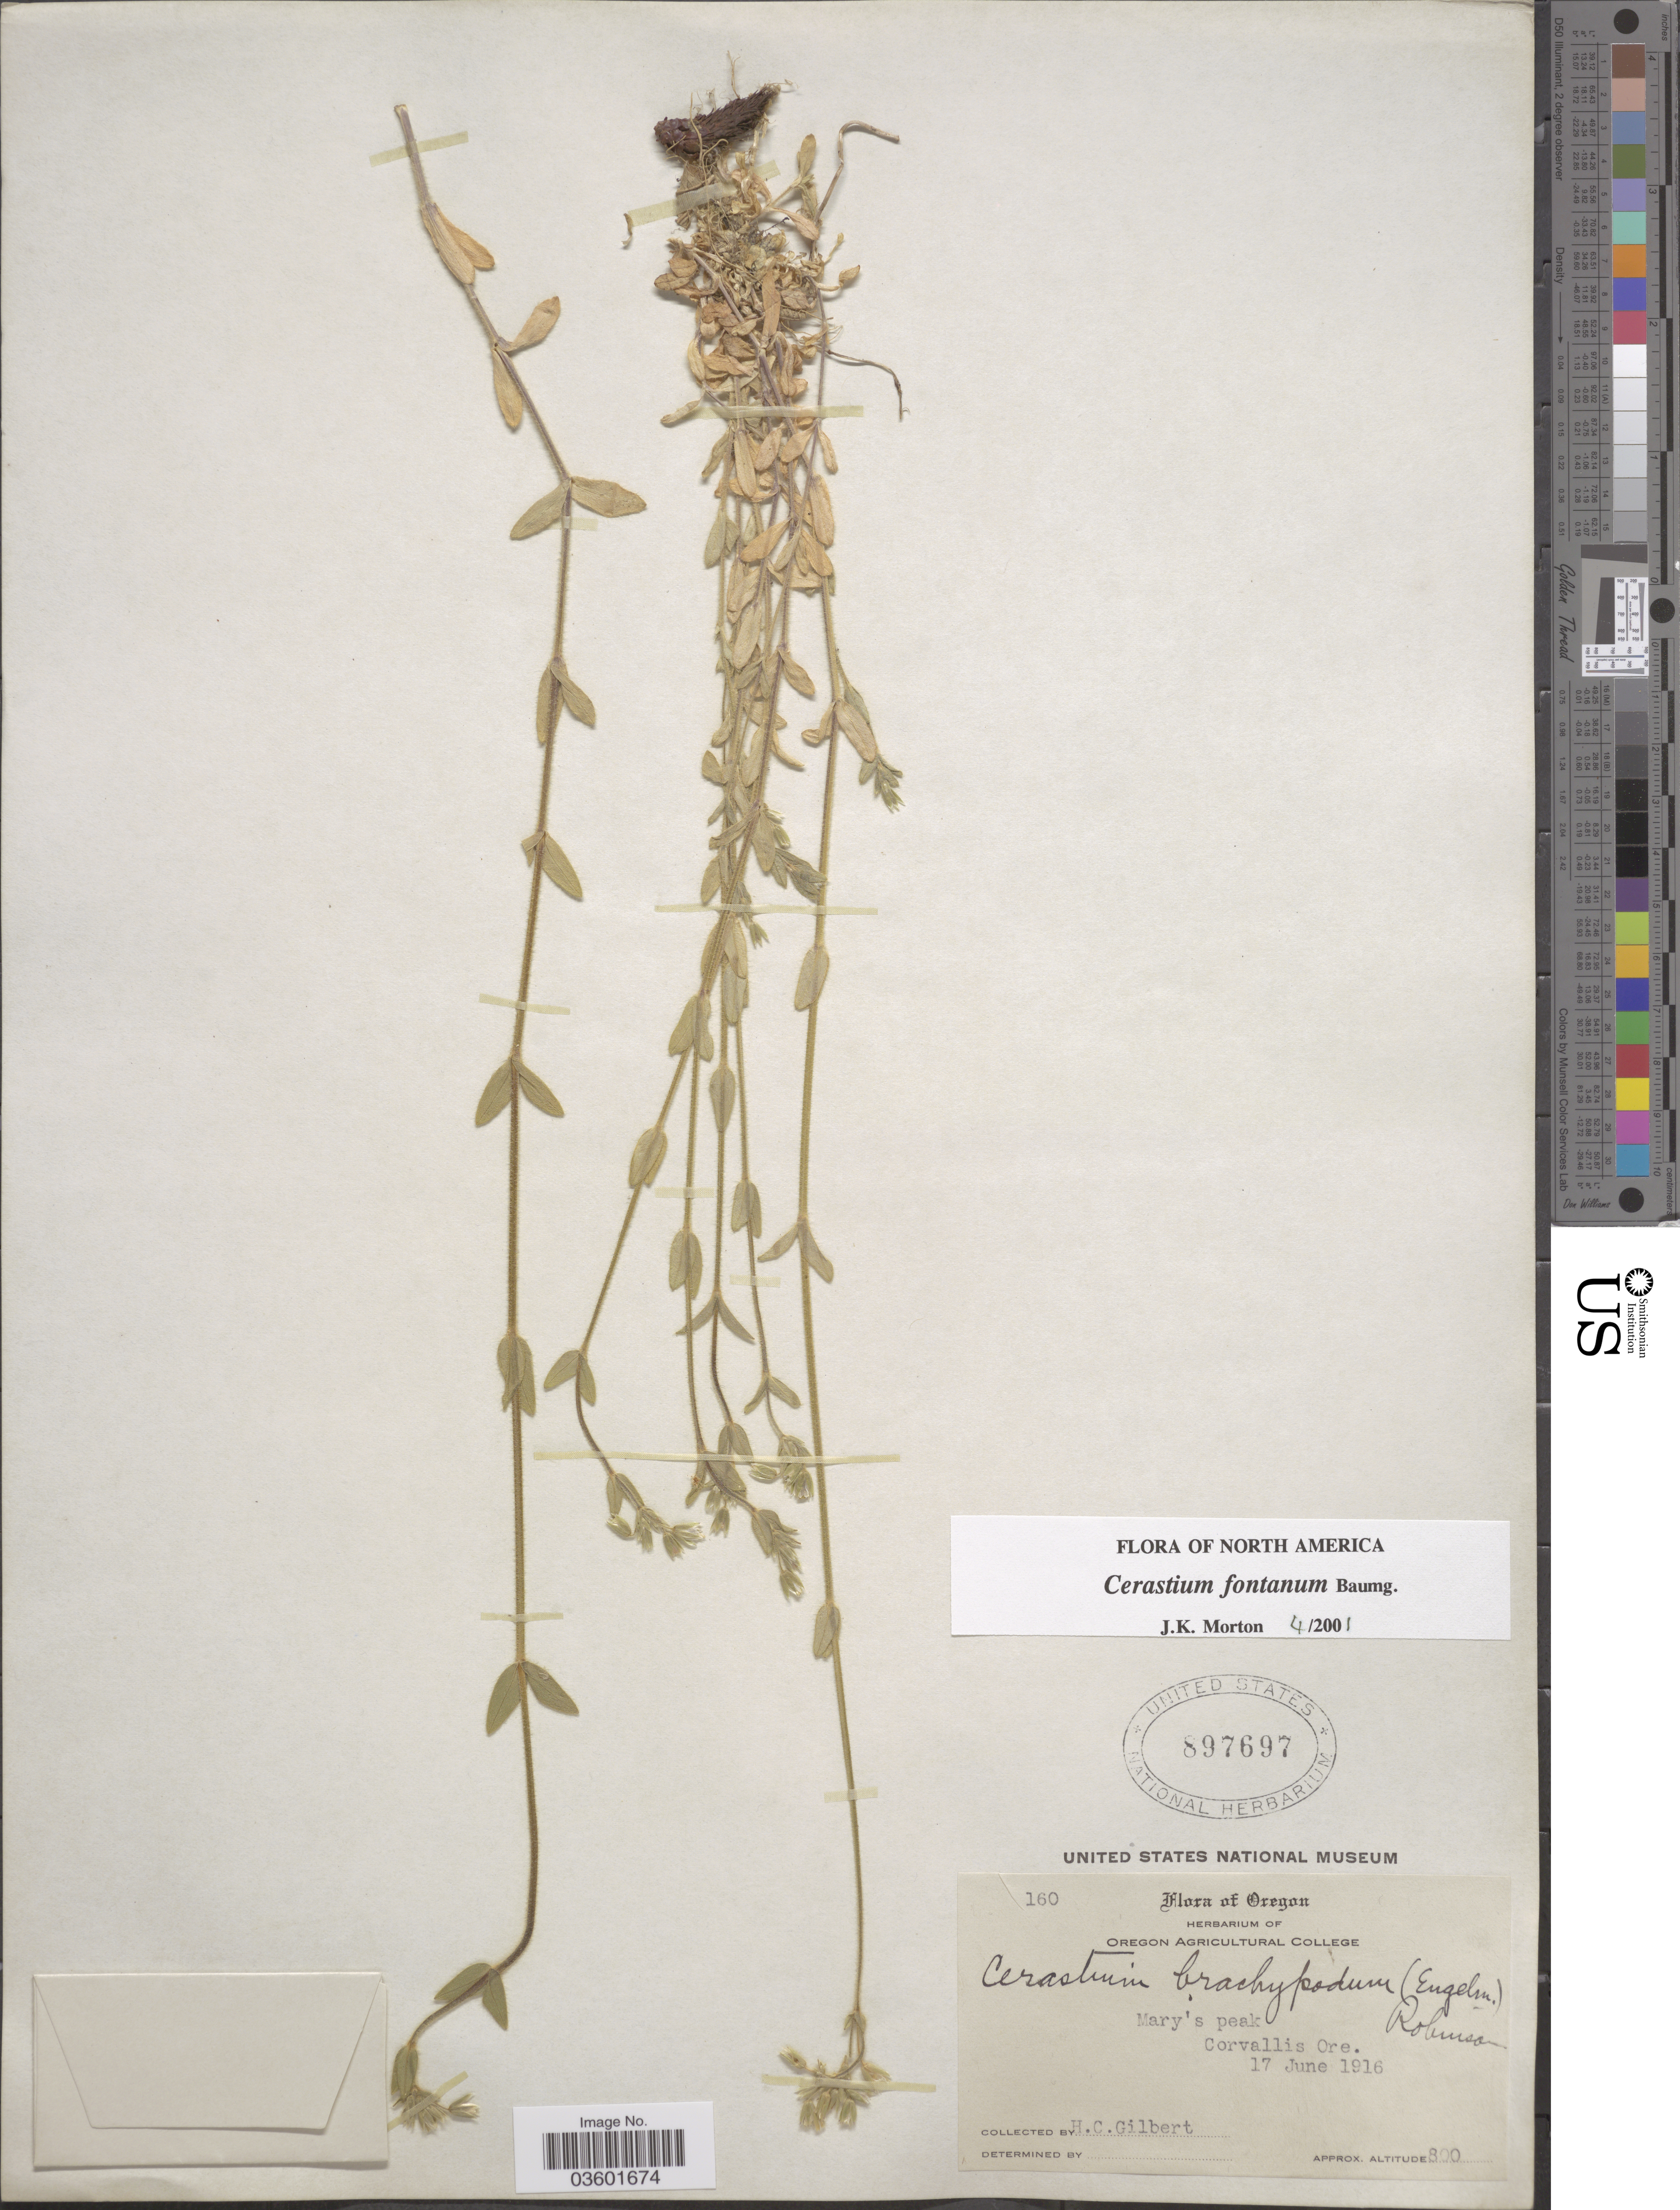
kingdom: Plantae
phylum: Tracheophyta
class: Magnoliopsida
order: Caryophyllales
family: Caryophyllaceae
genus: Cerastium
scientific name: Cerastium fontanum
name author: Baumg.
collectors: H. Gilbert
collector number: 160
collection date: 1916-06-17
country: United States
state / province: Oregon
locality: Mary's peak, Corvallis.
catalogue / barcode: US 897697